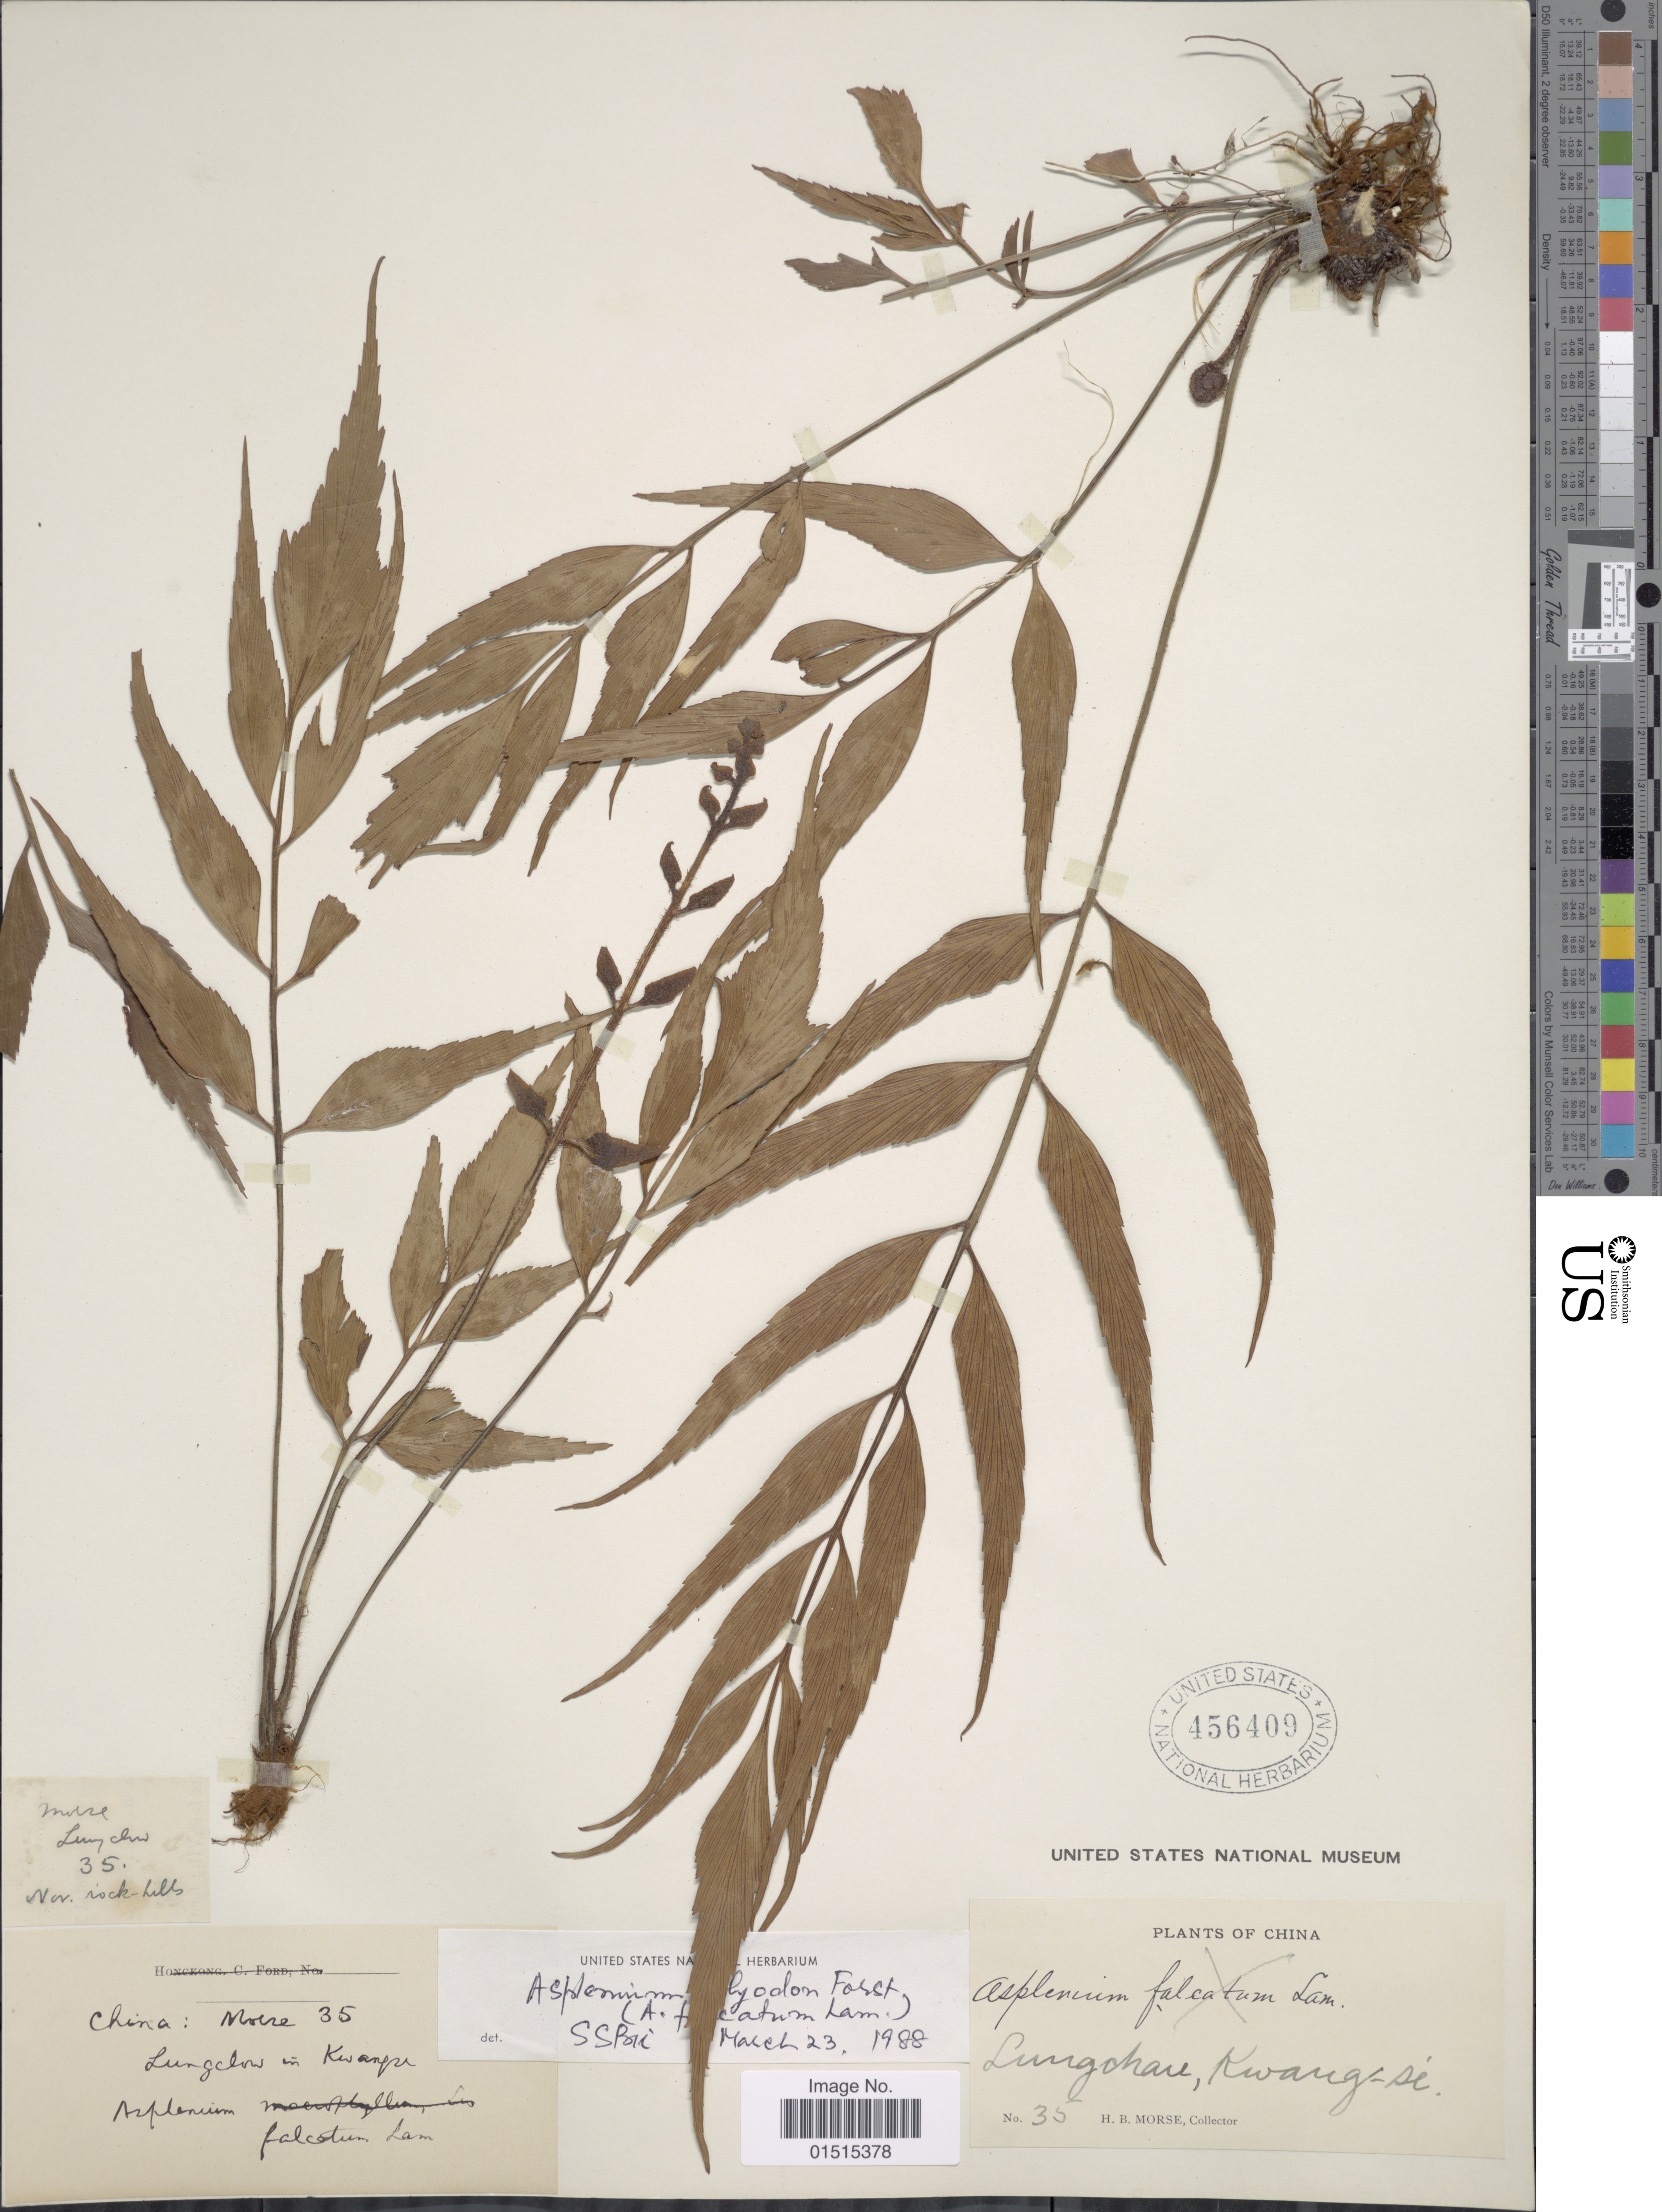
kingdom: Plantae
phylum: Tracheophyta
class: Polypodiopsida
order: Polypodiales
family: Aspleniaceae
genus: Asplenium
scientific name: Asplenium polyodon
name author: G. Forst.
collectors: H. Morse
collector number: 35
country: China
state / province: Guangxi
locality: Lungchau, Kwang- se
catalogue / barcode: US 456409